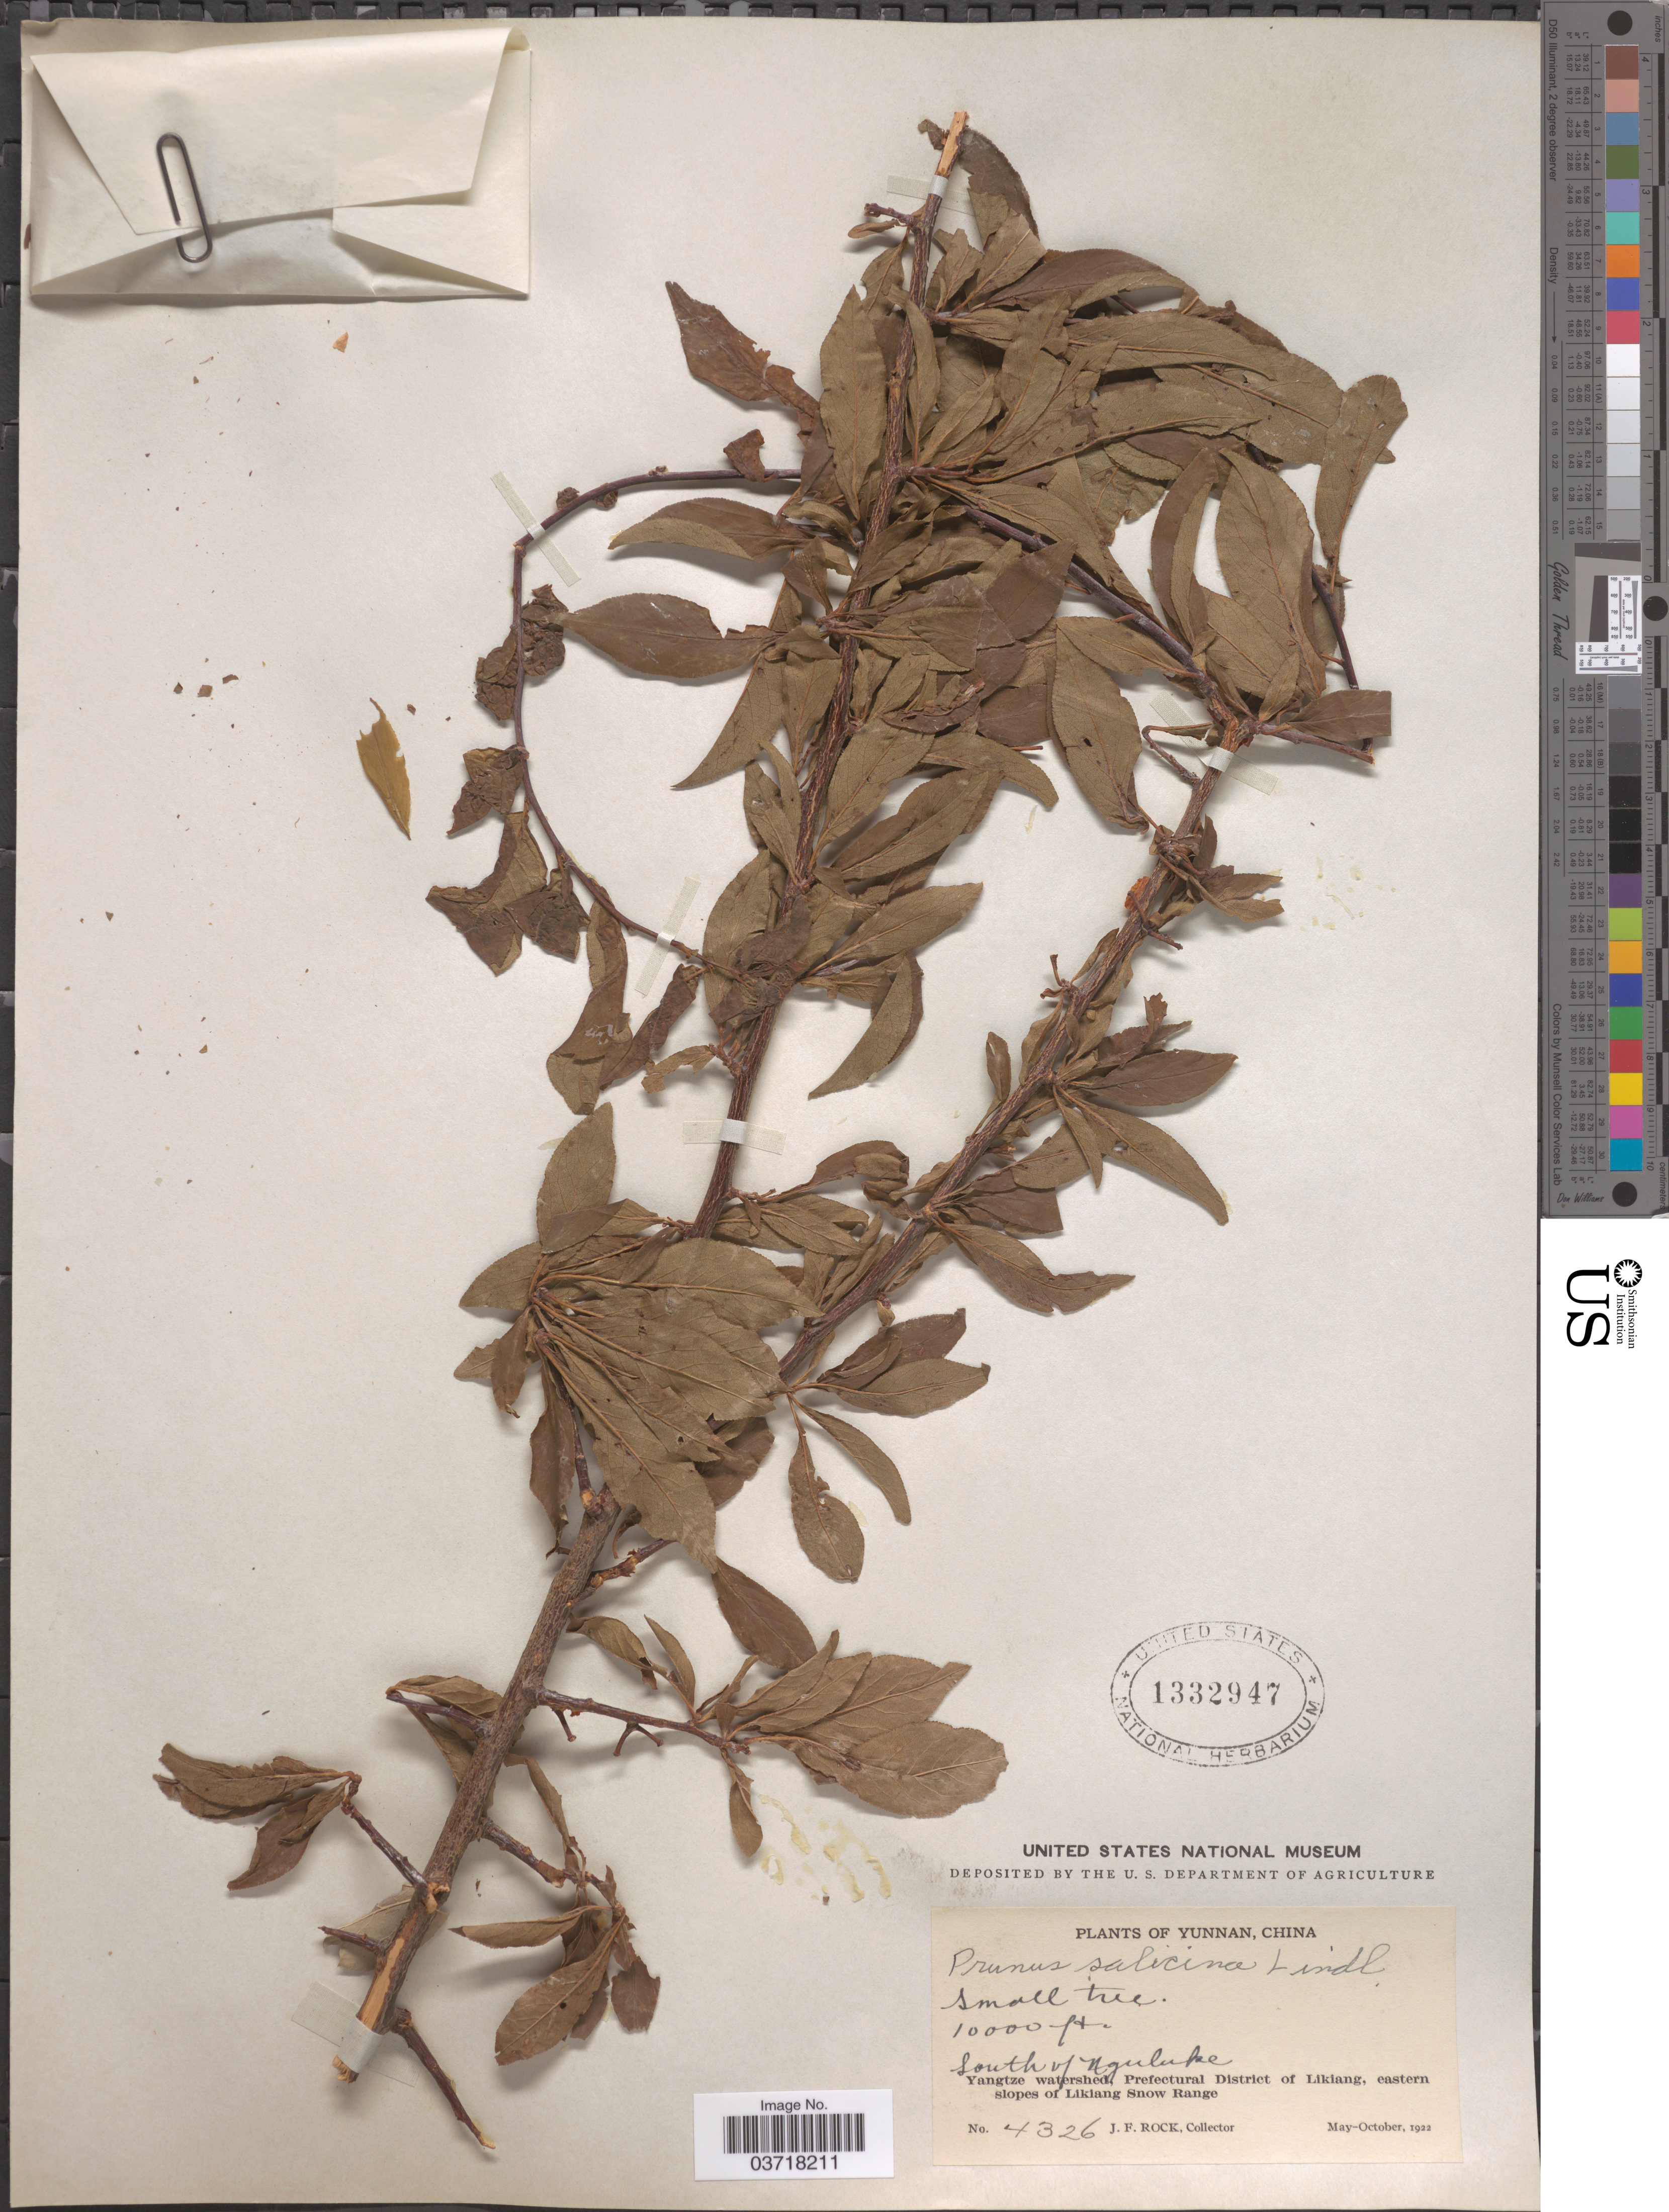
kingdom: Plantae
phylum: Tracheophyta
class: Magnoliopsida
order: Rosales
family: Rosaceae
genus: Prunus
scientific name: Prunus salicina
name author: Lindl.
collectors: J. Rock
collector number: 4326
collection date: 1922-05/1922-10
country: China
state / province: Yunnan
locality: South of Nguluke. Yangtze watershed, Prefectural District of Likiang, eastern slopes of Likiang Snow Range.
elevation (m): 3048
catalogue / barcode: US 1332947